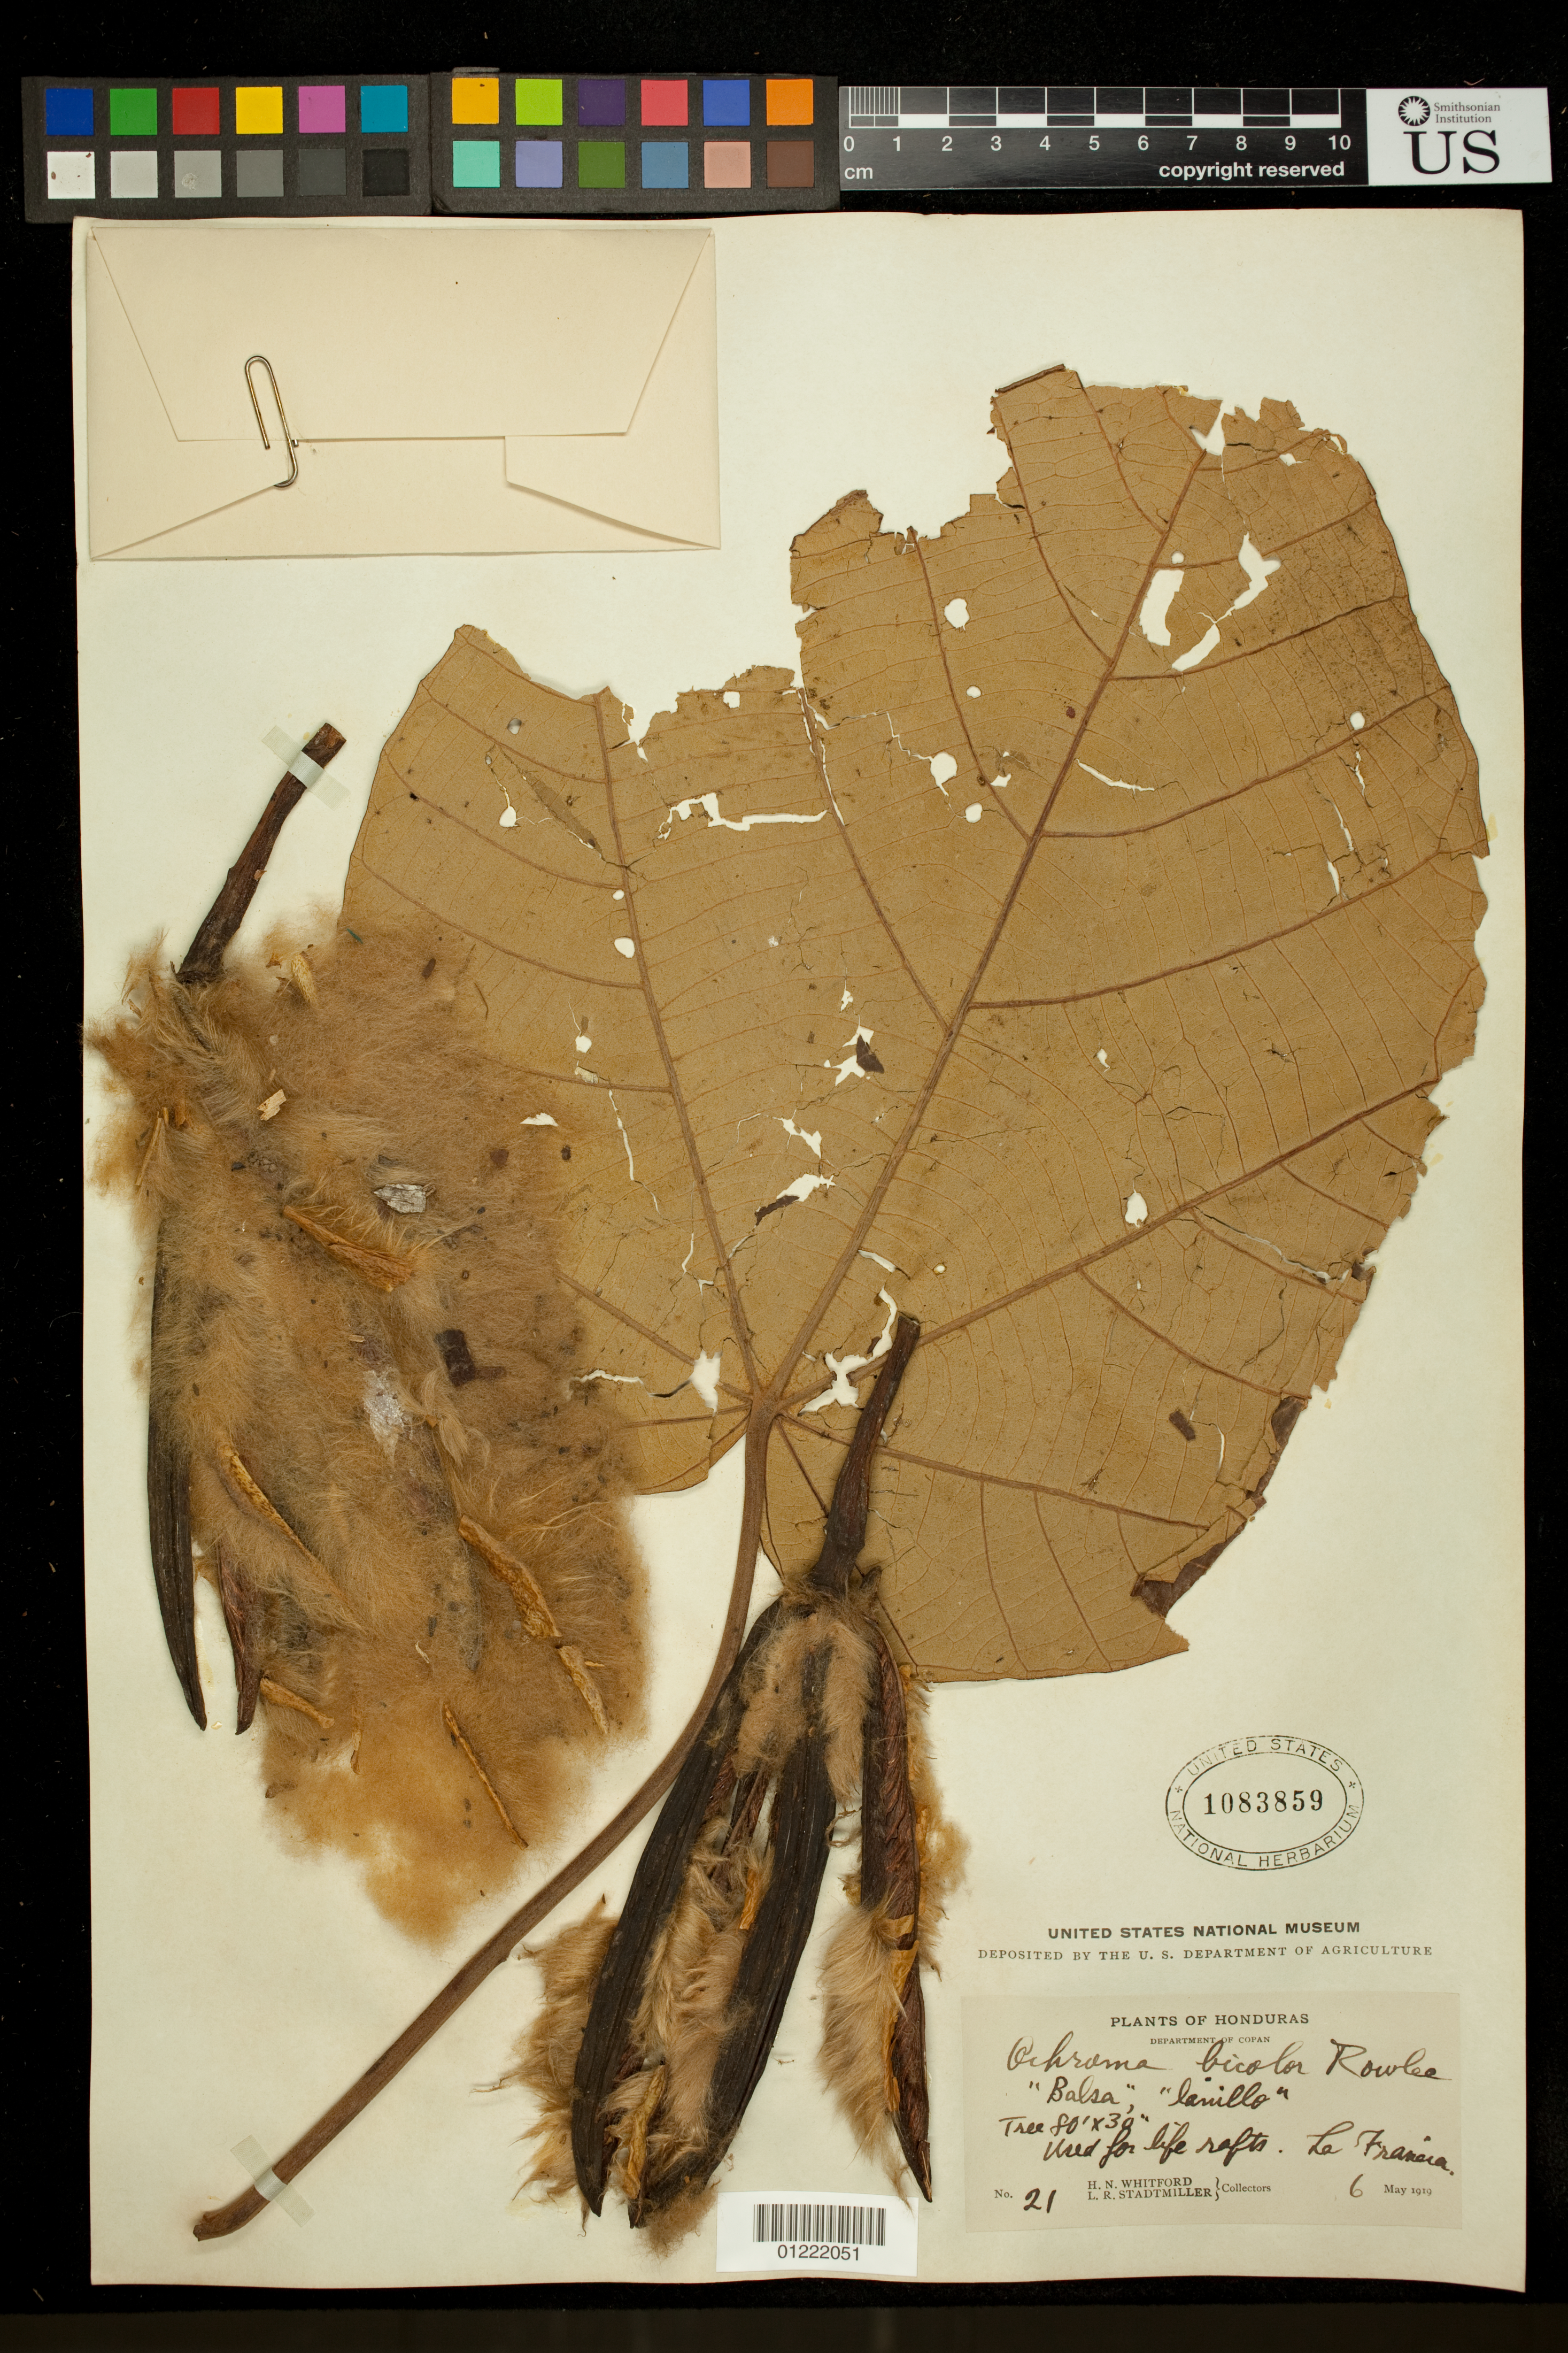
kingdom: Plantae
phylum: Tracheophyta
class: Magnoliopsida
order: Malvales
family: Malvaceae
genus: Ochroma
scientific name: Ochroma pyramidale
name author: (Cav. ex Lam.) Urb.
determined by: Dorr, L. J., (BOT), Smithsonian Institution - National Museum of Natural History (UNITED STATES)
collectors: H. N. Whitford & L. Stadtmiller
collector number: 21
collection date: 1919-05-06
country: Honduras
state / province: Copán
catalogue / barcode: US 1083859